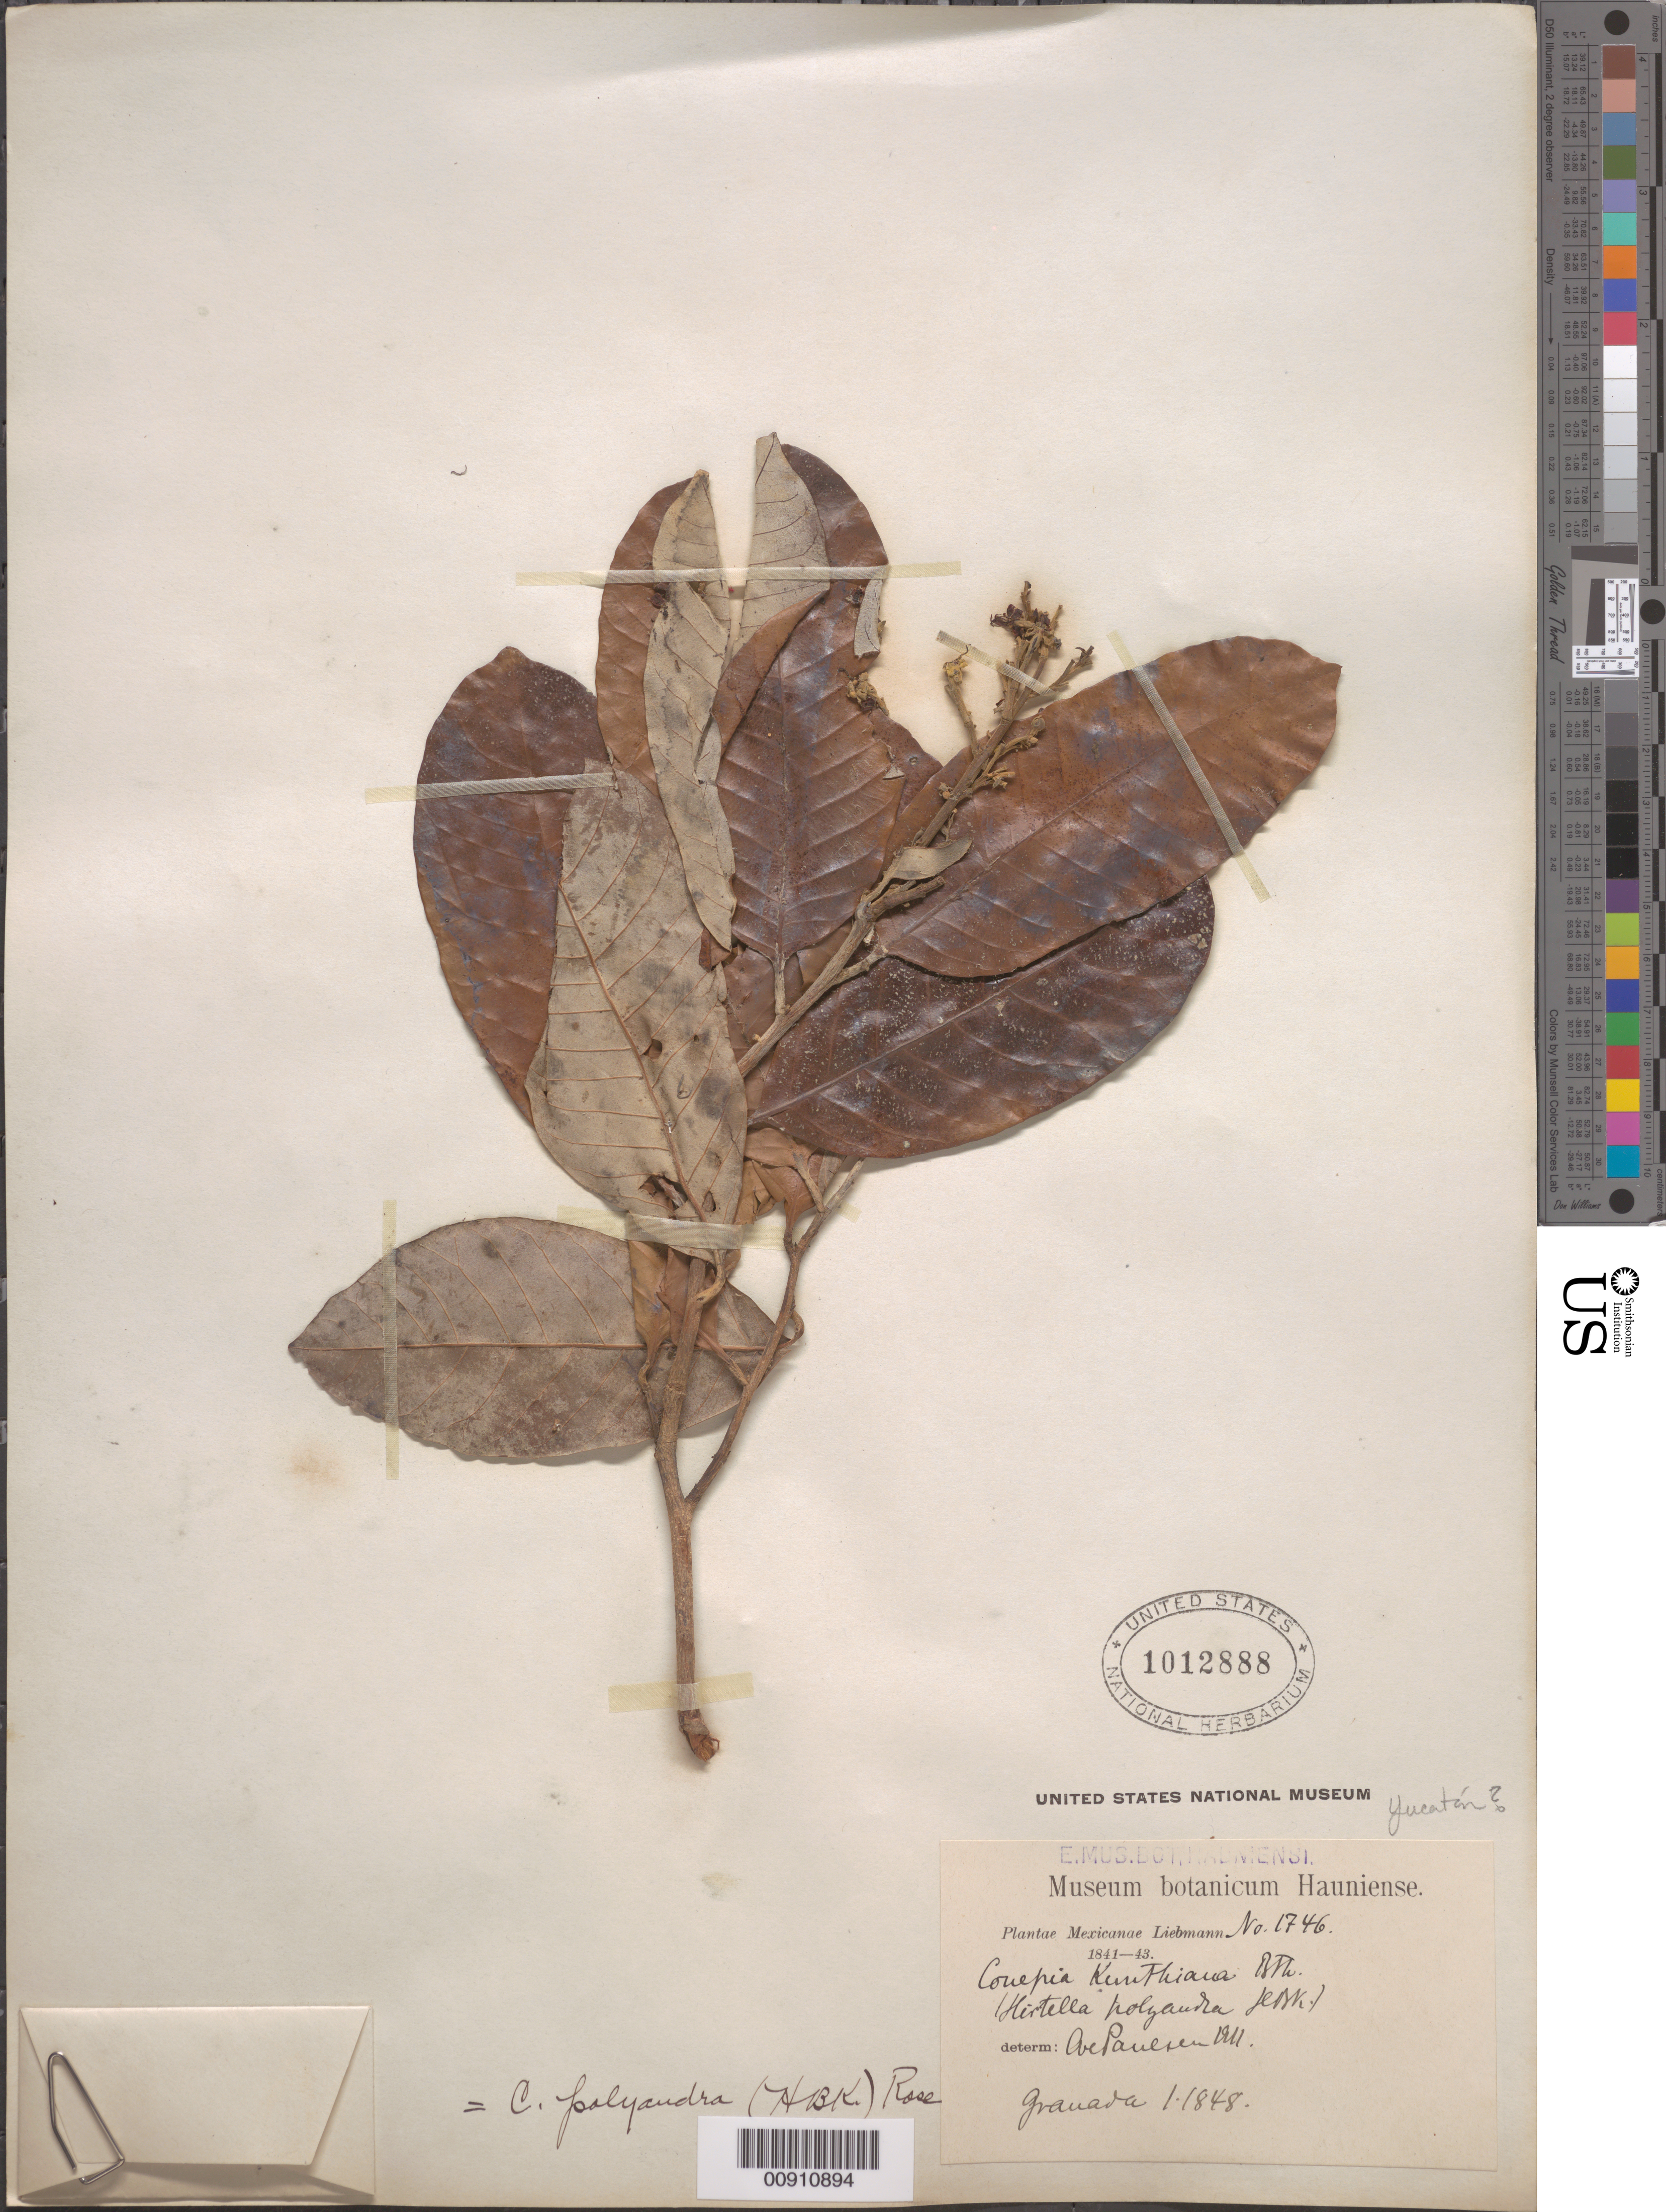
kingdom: Plantae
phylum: Tracheophyta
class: Magnoliopsida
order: Malpighiales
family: Chrysobalanaceae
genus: Couepia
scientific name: Couepia polyandra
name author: (Kunth) Rose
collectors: F. M. Liebmann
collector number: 1746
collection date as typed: Jan 1848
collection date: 1848-01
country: Mexico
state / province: Yucatán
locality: Granada.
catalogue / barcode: US 1012888